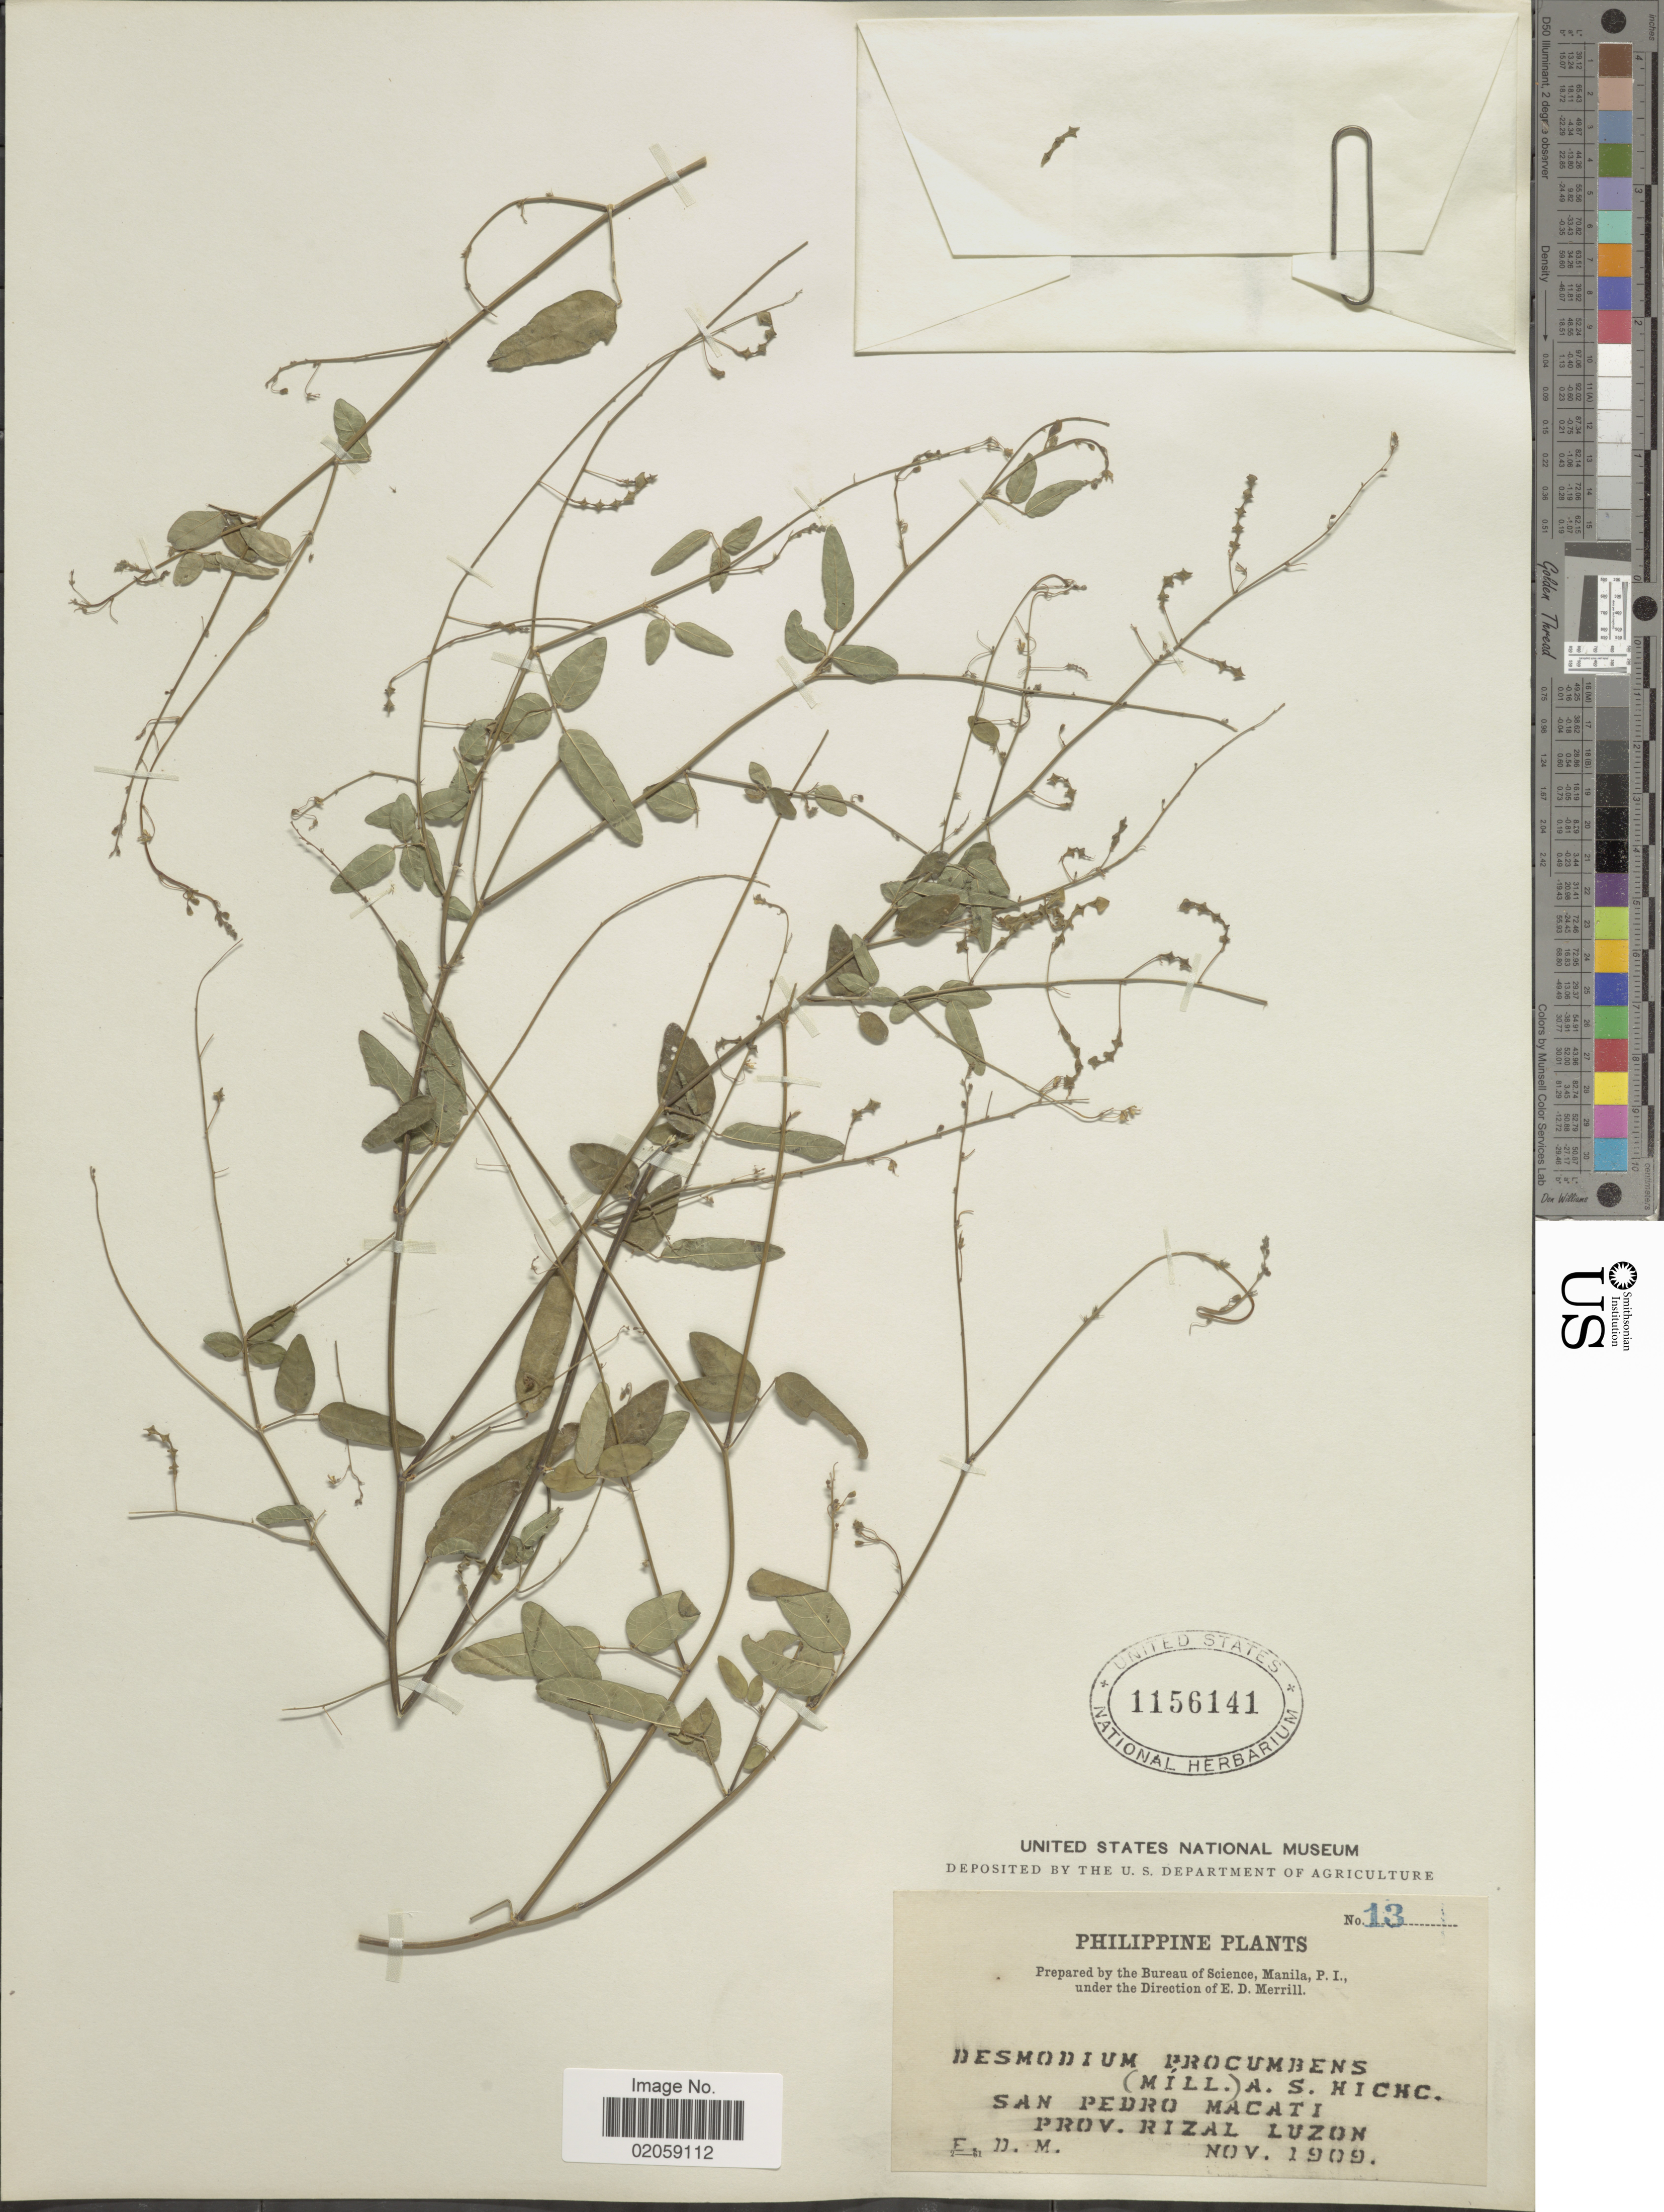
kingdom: Plantae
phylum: Tracheophyta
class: Magnoliopsida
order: Fabales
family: Fabaceae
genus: Desmodium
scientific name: Desmodium procumbens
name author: (Mill.) Hitchc.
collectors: E. D. Merrill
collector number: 13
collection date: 1909-11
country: Philippines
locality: San Pedro Macati. Prov. Rizal, Luzon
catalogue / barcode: US 1156141